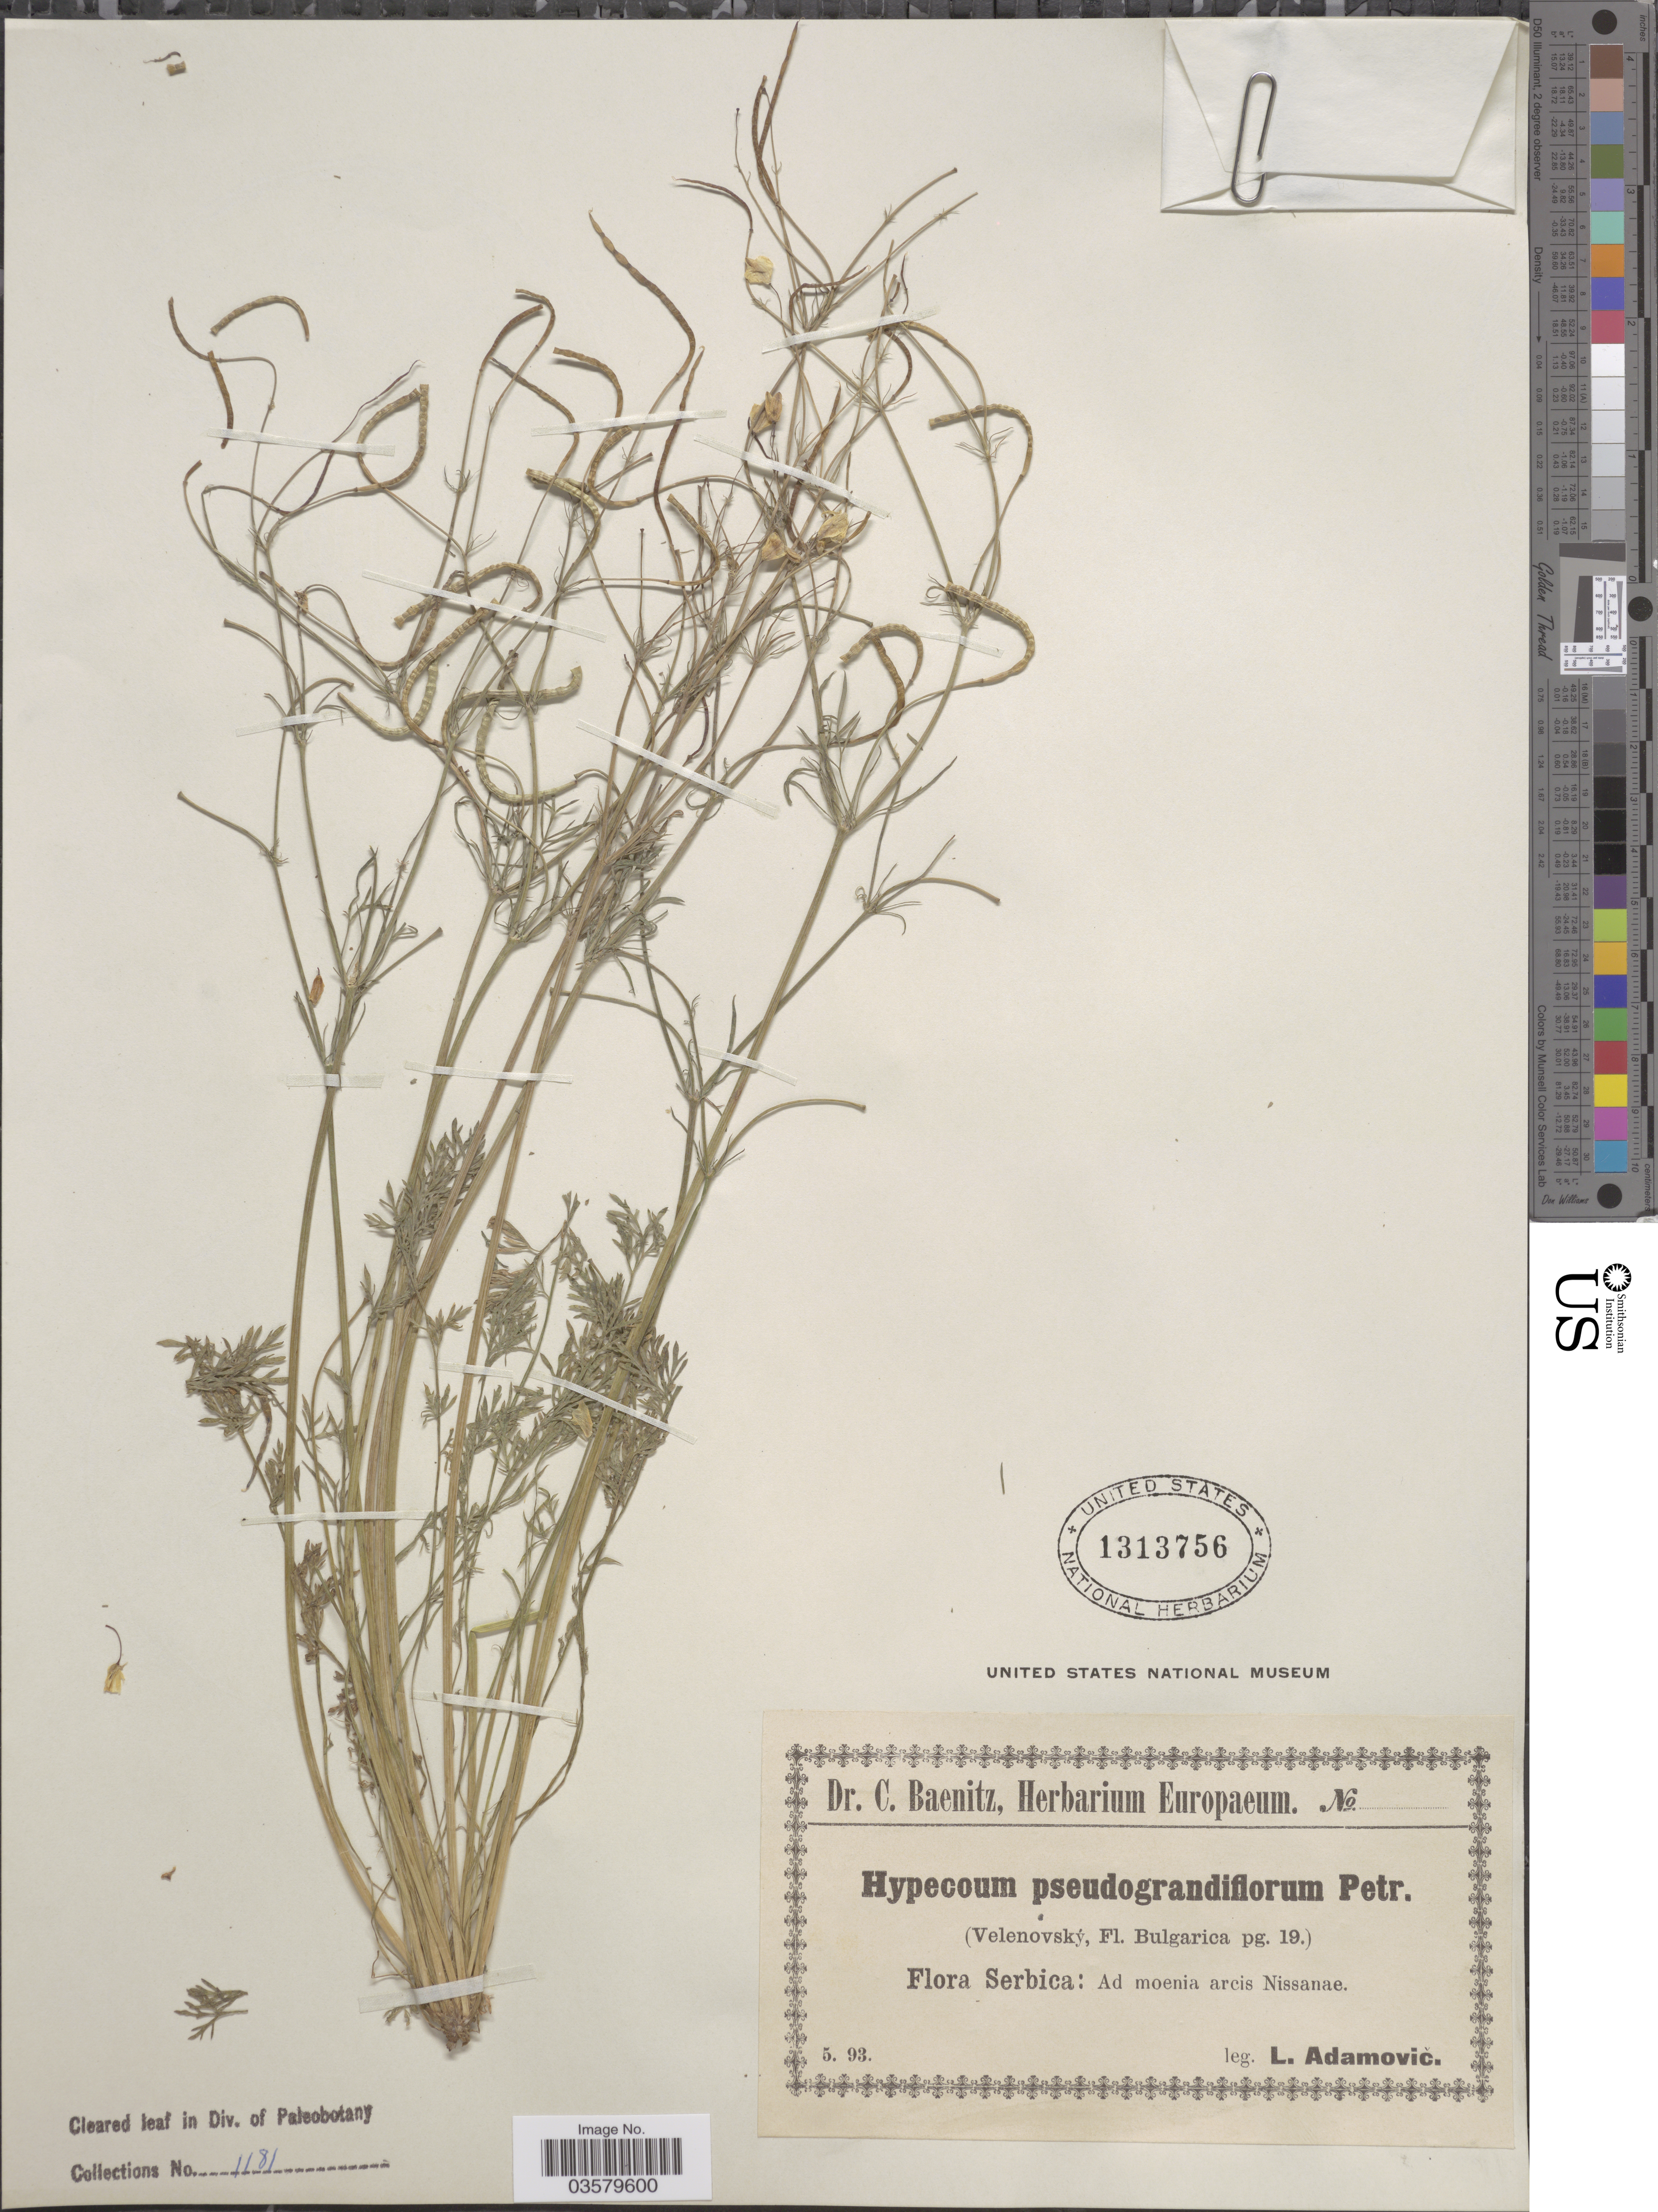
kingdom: Plantae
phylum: Tracheophyta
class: Magnoliopsida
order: Ranunculales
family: Papaveraceae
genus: Hypecoum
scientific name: Hypecoum pseudograndiflorum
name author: Petrovic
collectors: L. Adamović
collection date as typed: Transcribed d/m/y: /5/93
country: Serbia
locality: Ad moenia arcis Nissanae.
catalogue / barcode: US 1313756